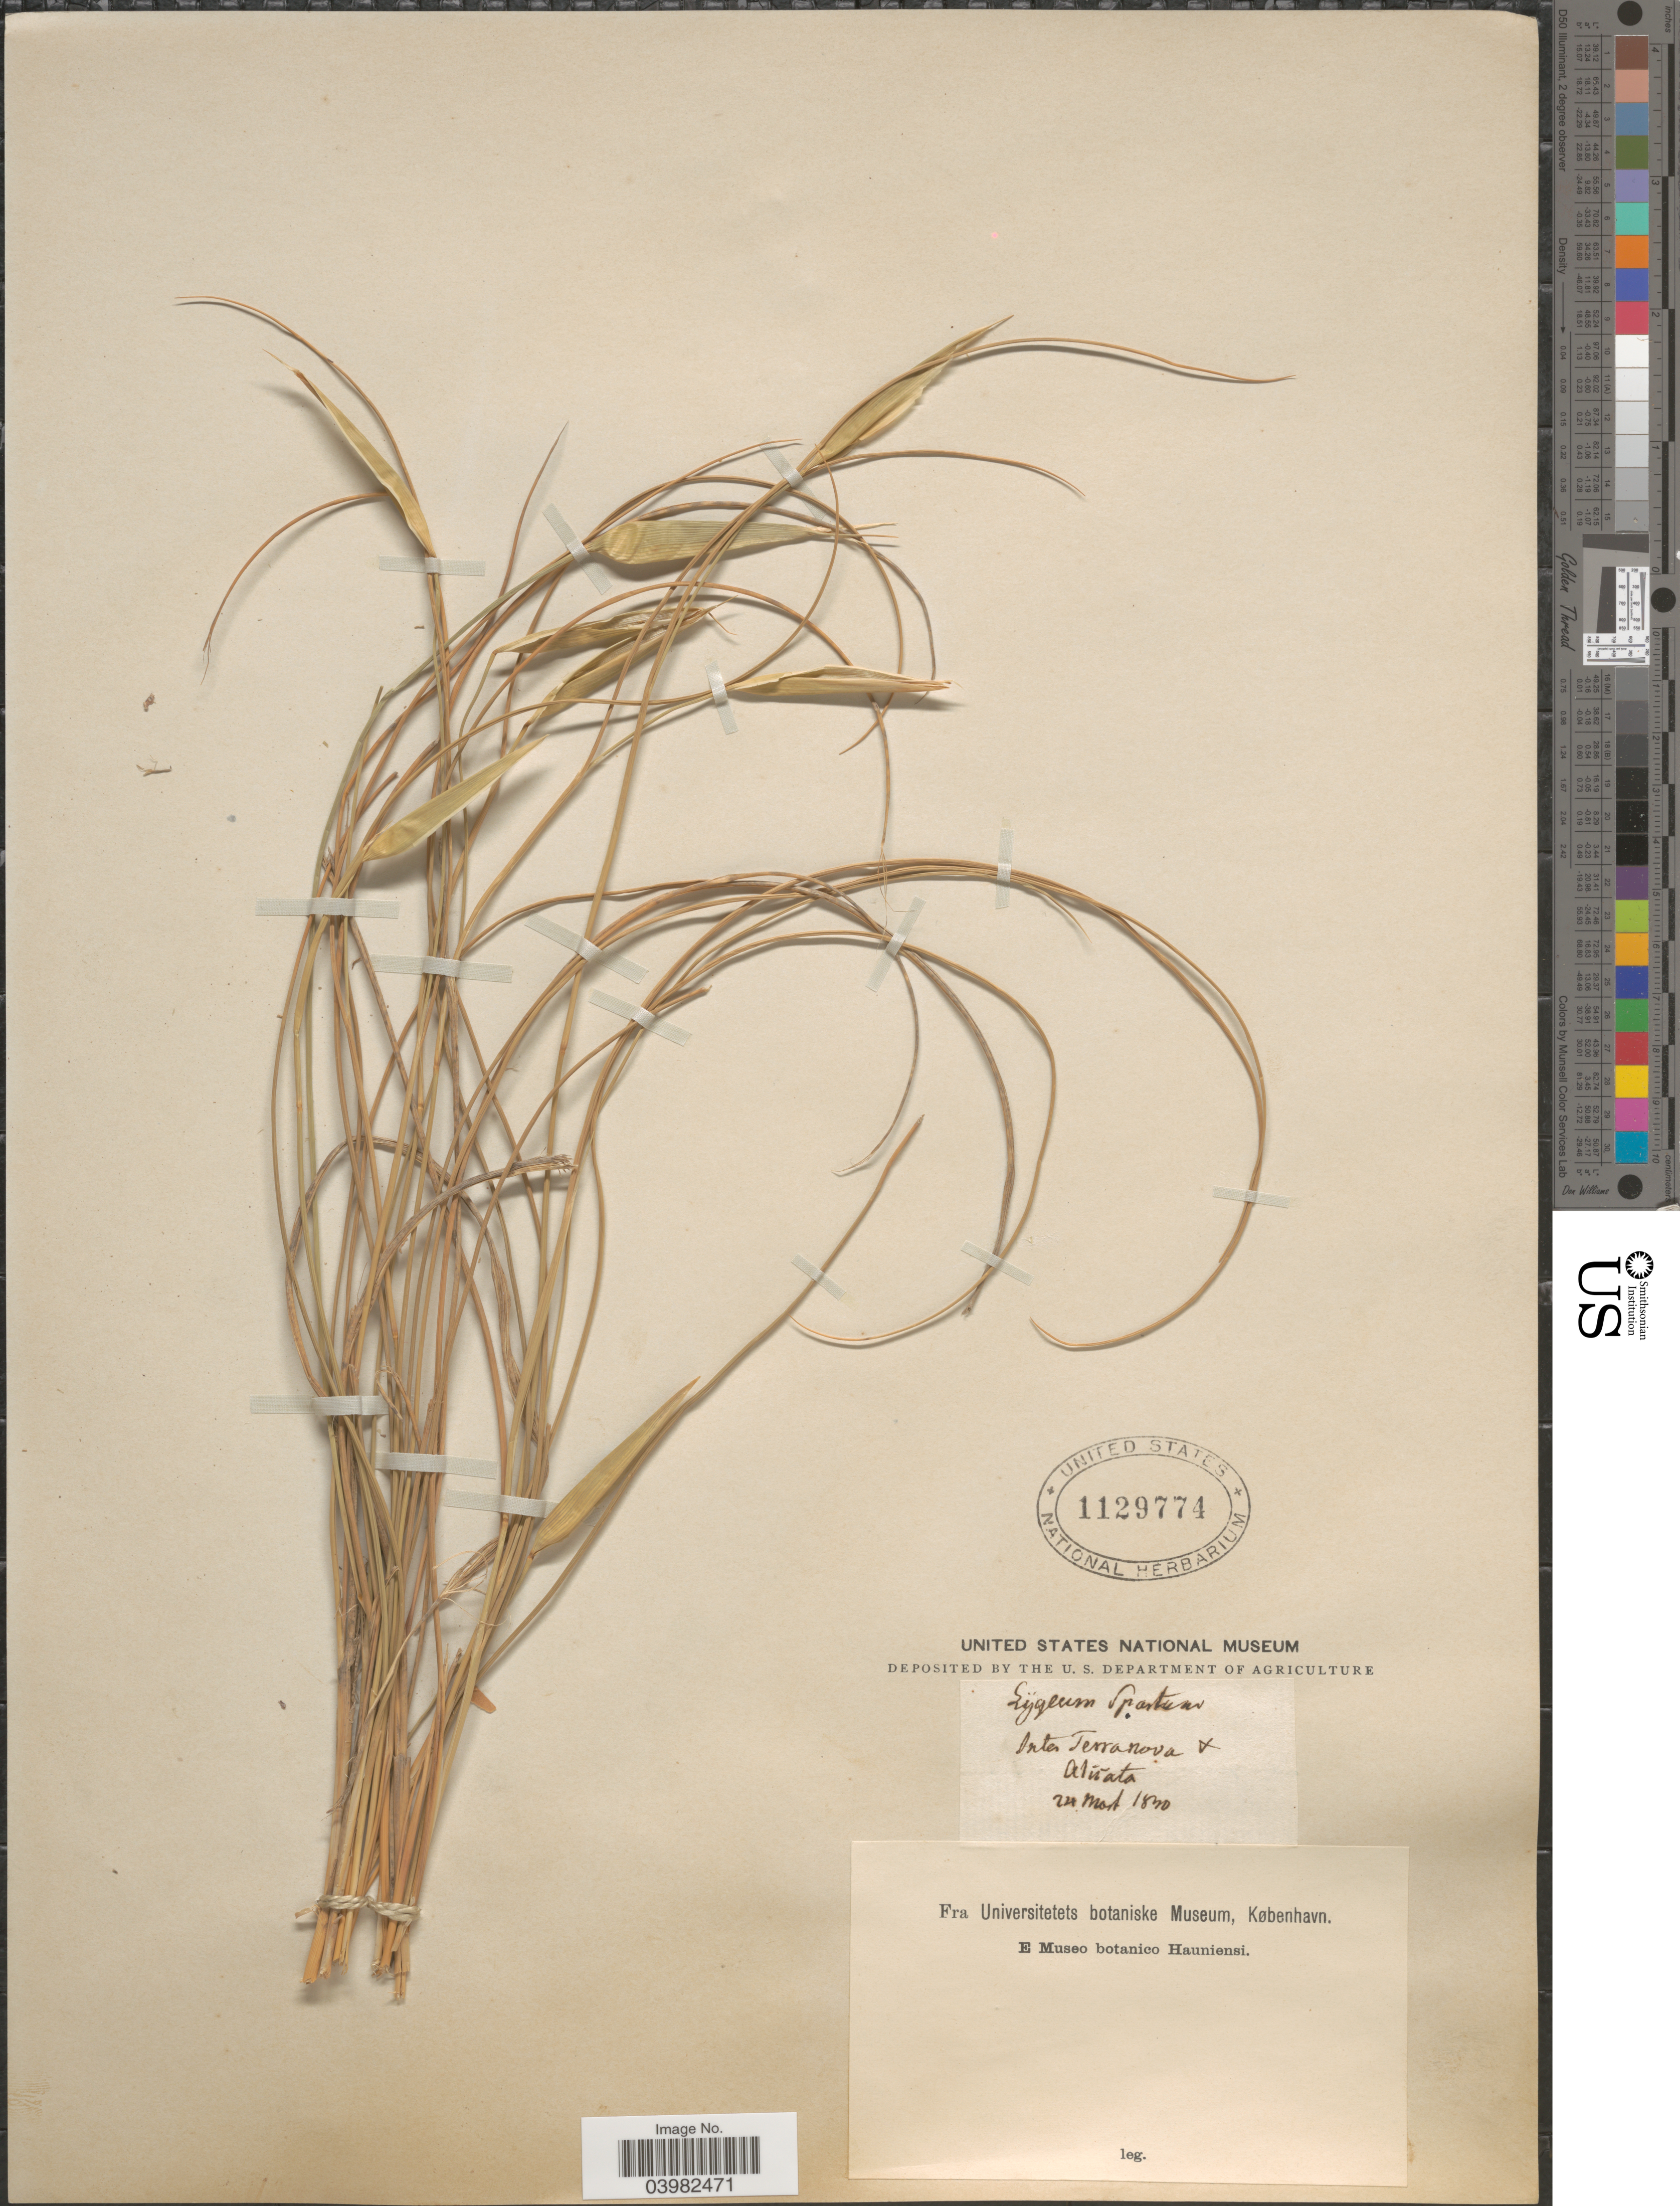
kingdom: Plantae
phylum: Tracheophyta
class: Liliopsida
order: Poales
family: Poaceae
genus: Lygeum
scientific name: Lygeum spartum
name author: L.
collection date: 1840-03-24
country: Italy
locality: Inter Serranova & Aluata.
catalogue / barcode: US 1129774